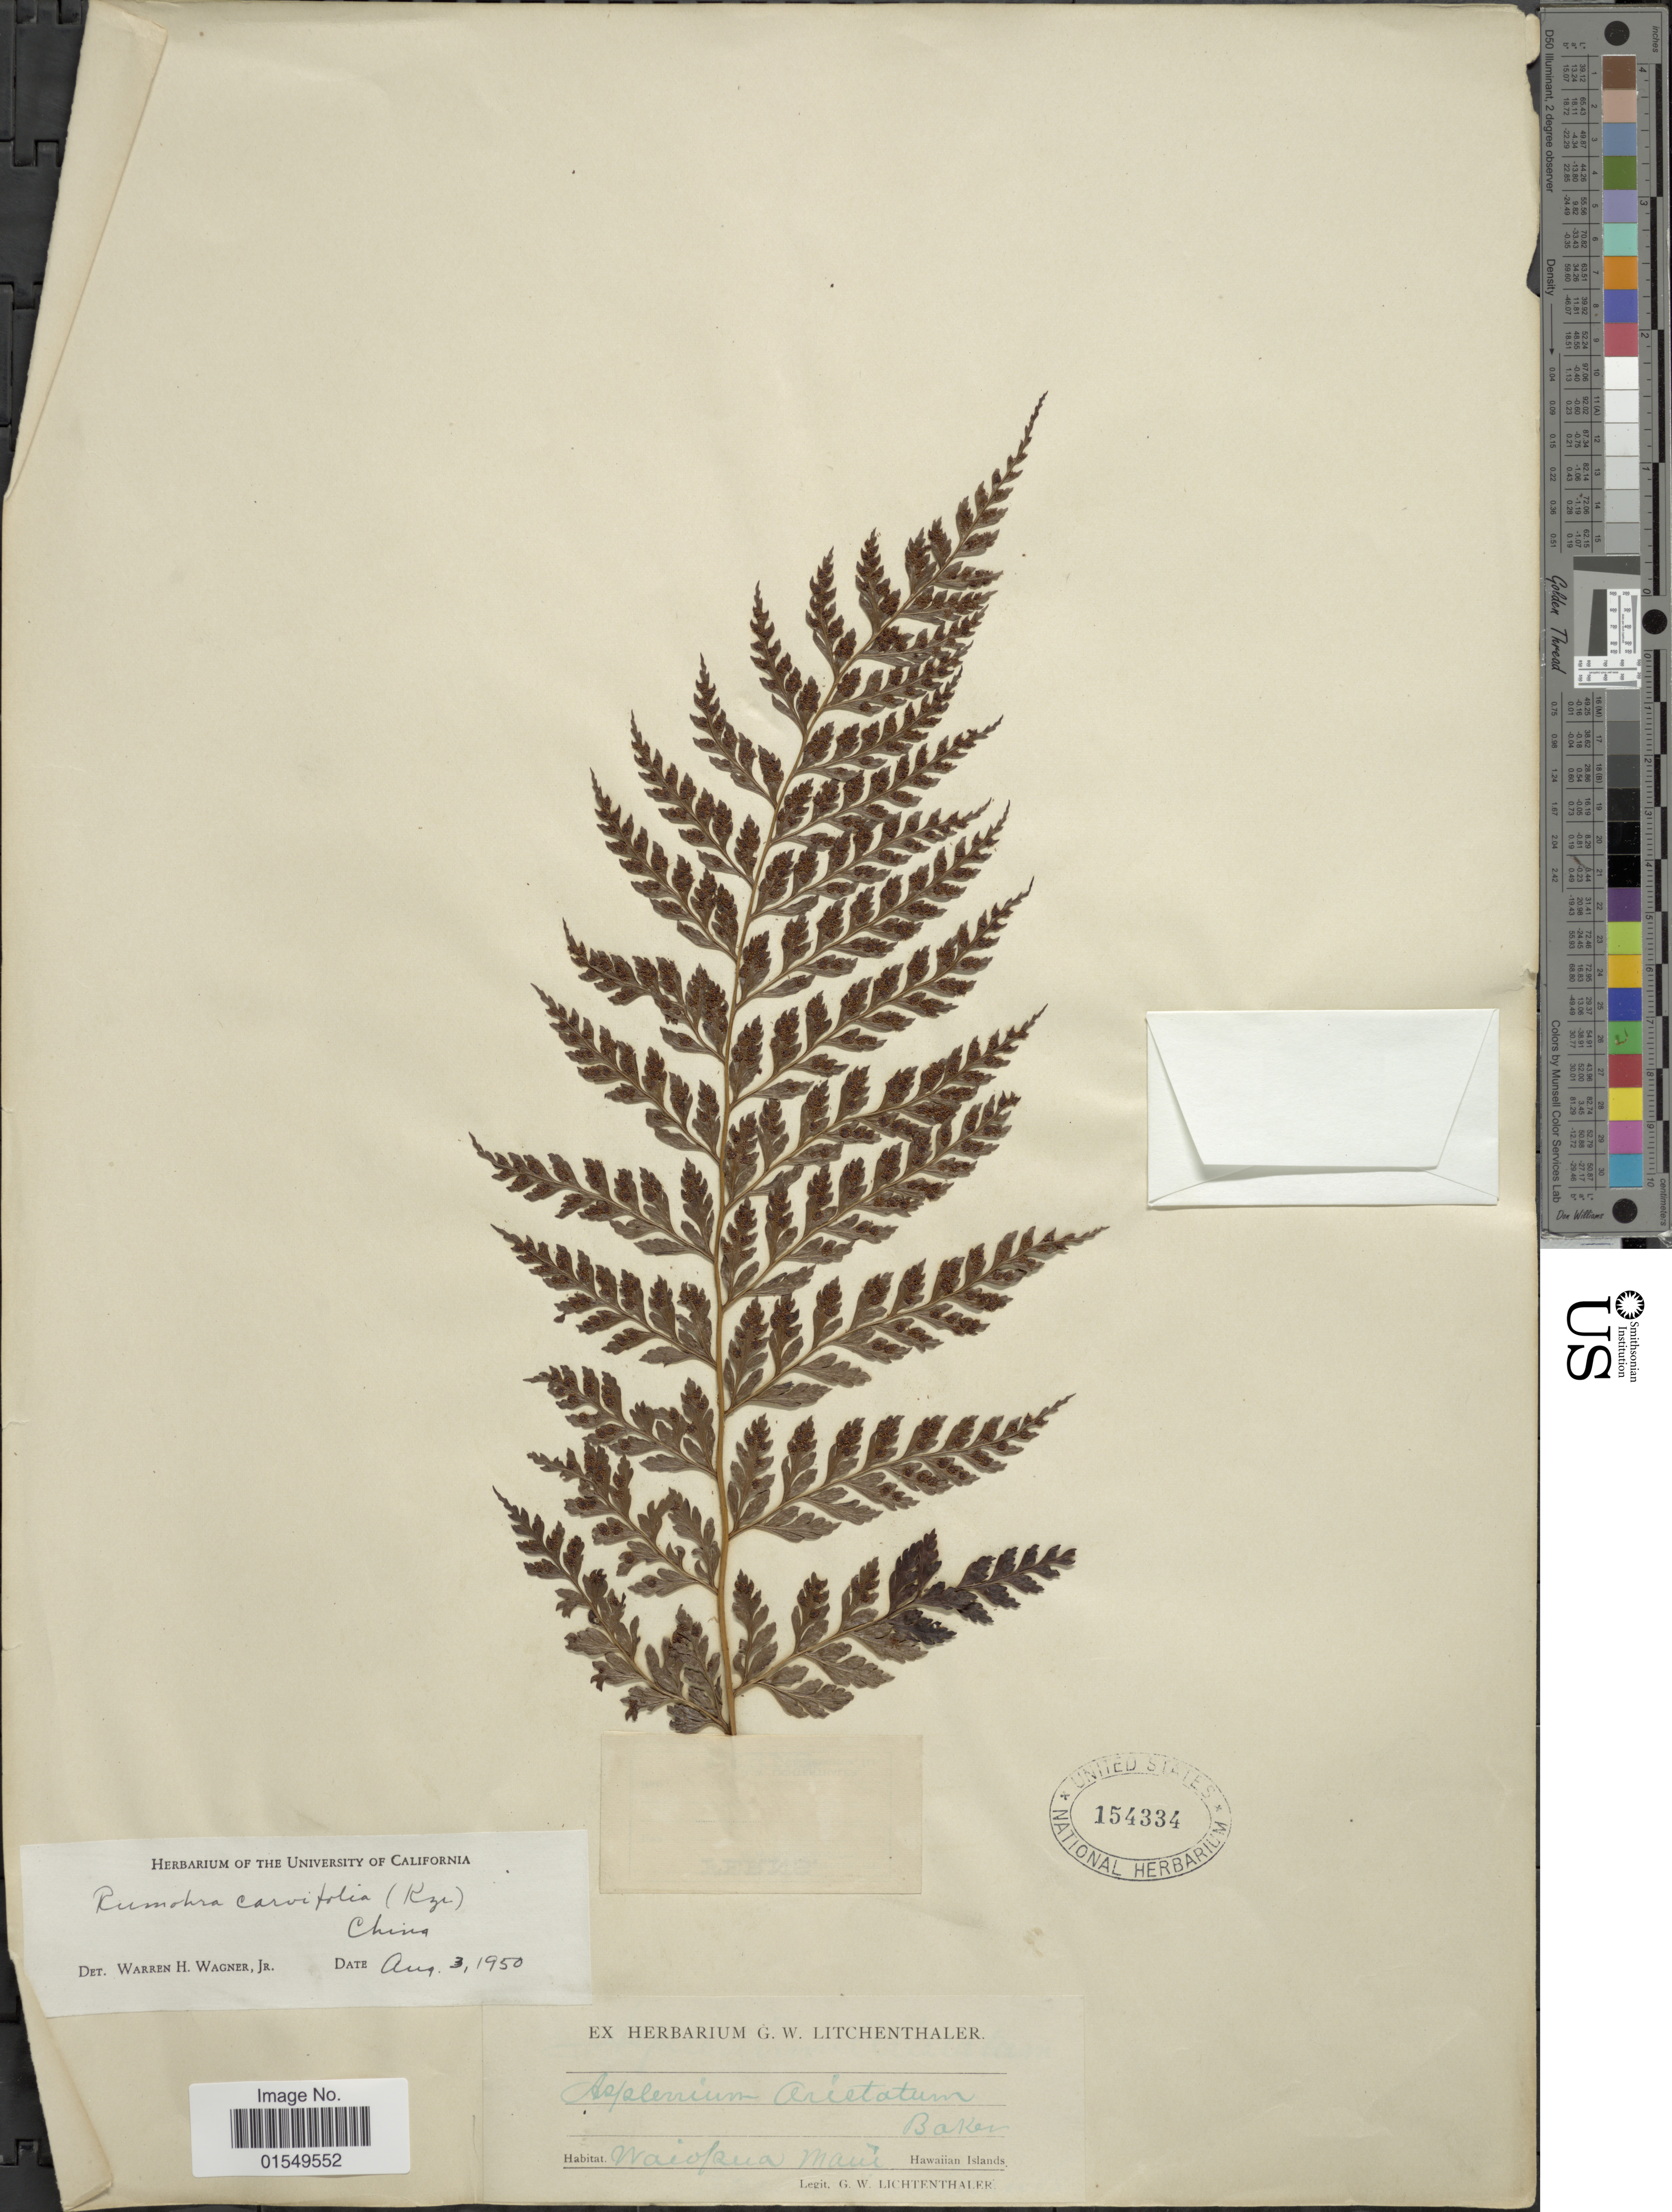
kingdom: Plantae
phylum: Tracheophyta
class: Polypodiopsida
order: Polypodiales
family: Dryopteridaceae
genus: Arachniodes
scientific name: Arachniodes sp.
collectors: G. Lichtenthaler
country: United States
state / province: Hawaii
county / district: Maui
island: Maui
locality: Waiopua, Maui.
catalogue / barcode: US 154334